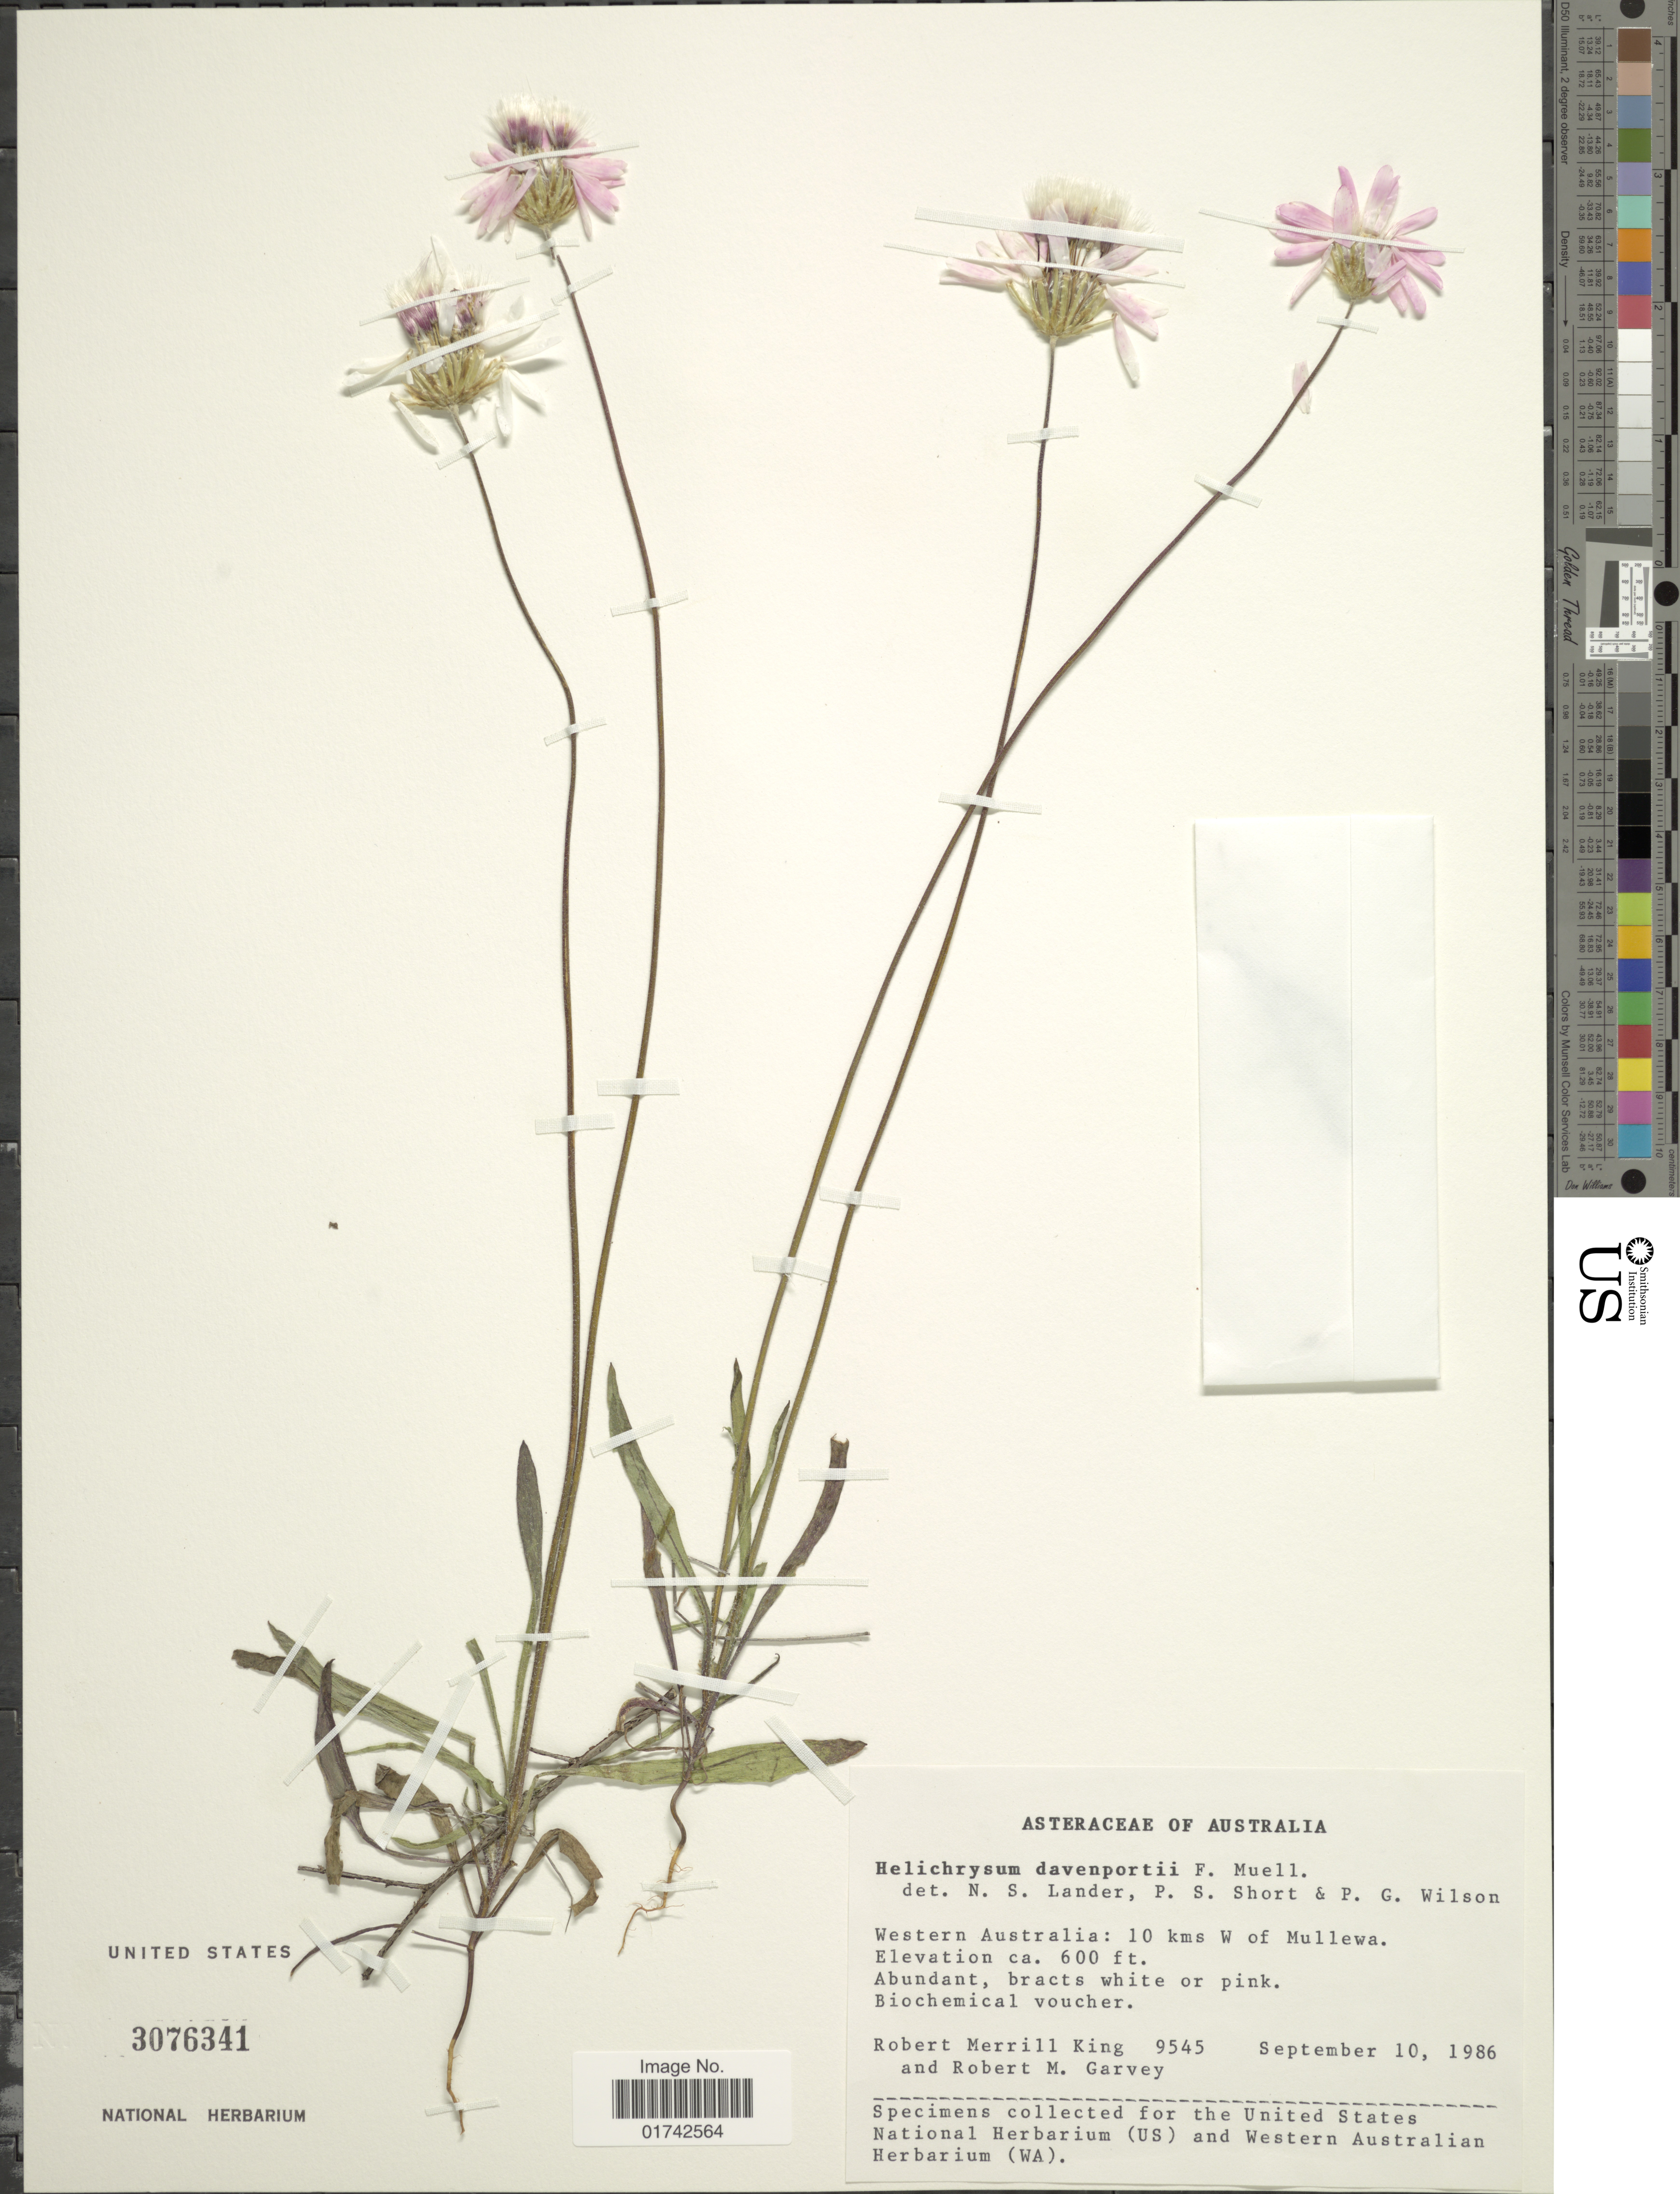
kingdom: Plantae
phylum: Tracheophyta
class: Magnoliopsida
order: Asterales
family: Asteraceae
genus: Helichrysum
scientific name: Helichrysum davenportii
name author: F. Muell.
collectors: R. M. King & R. Garvey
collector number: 9545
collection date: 1986-09-10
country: Australia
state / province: Western Australia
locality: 10 kms W of Mullewa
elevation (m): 183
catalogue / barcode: US 3076341